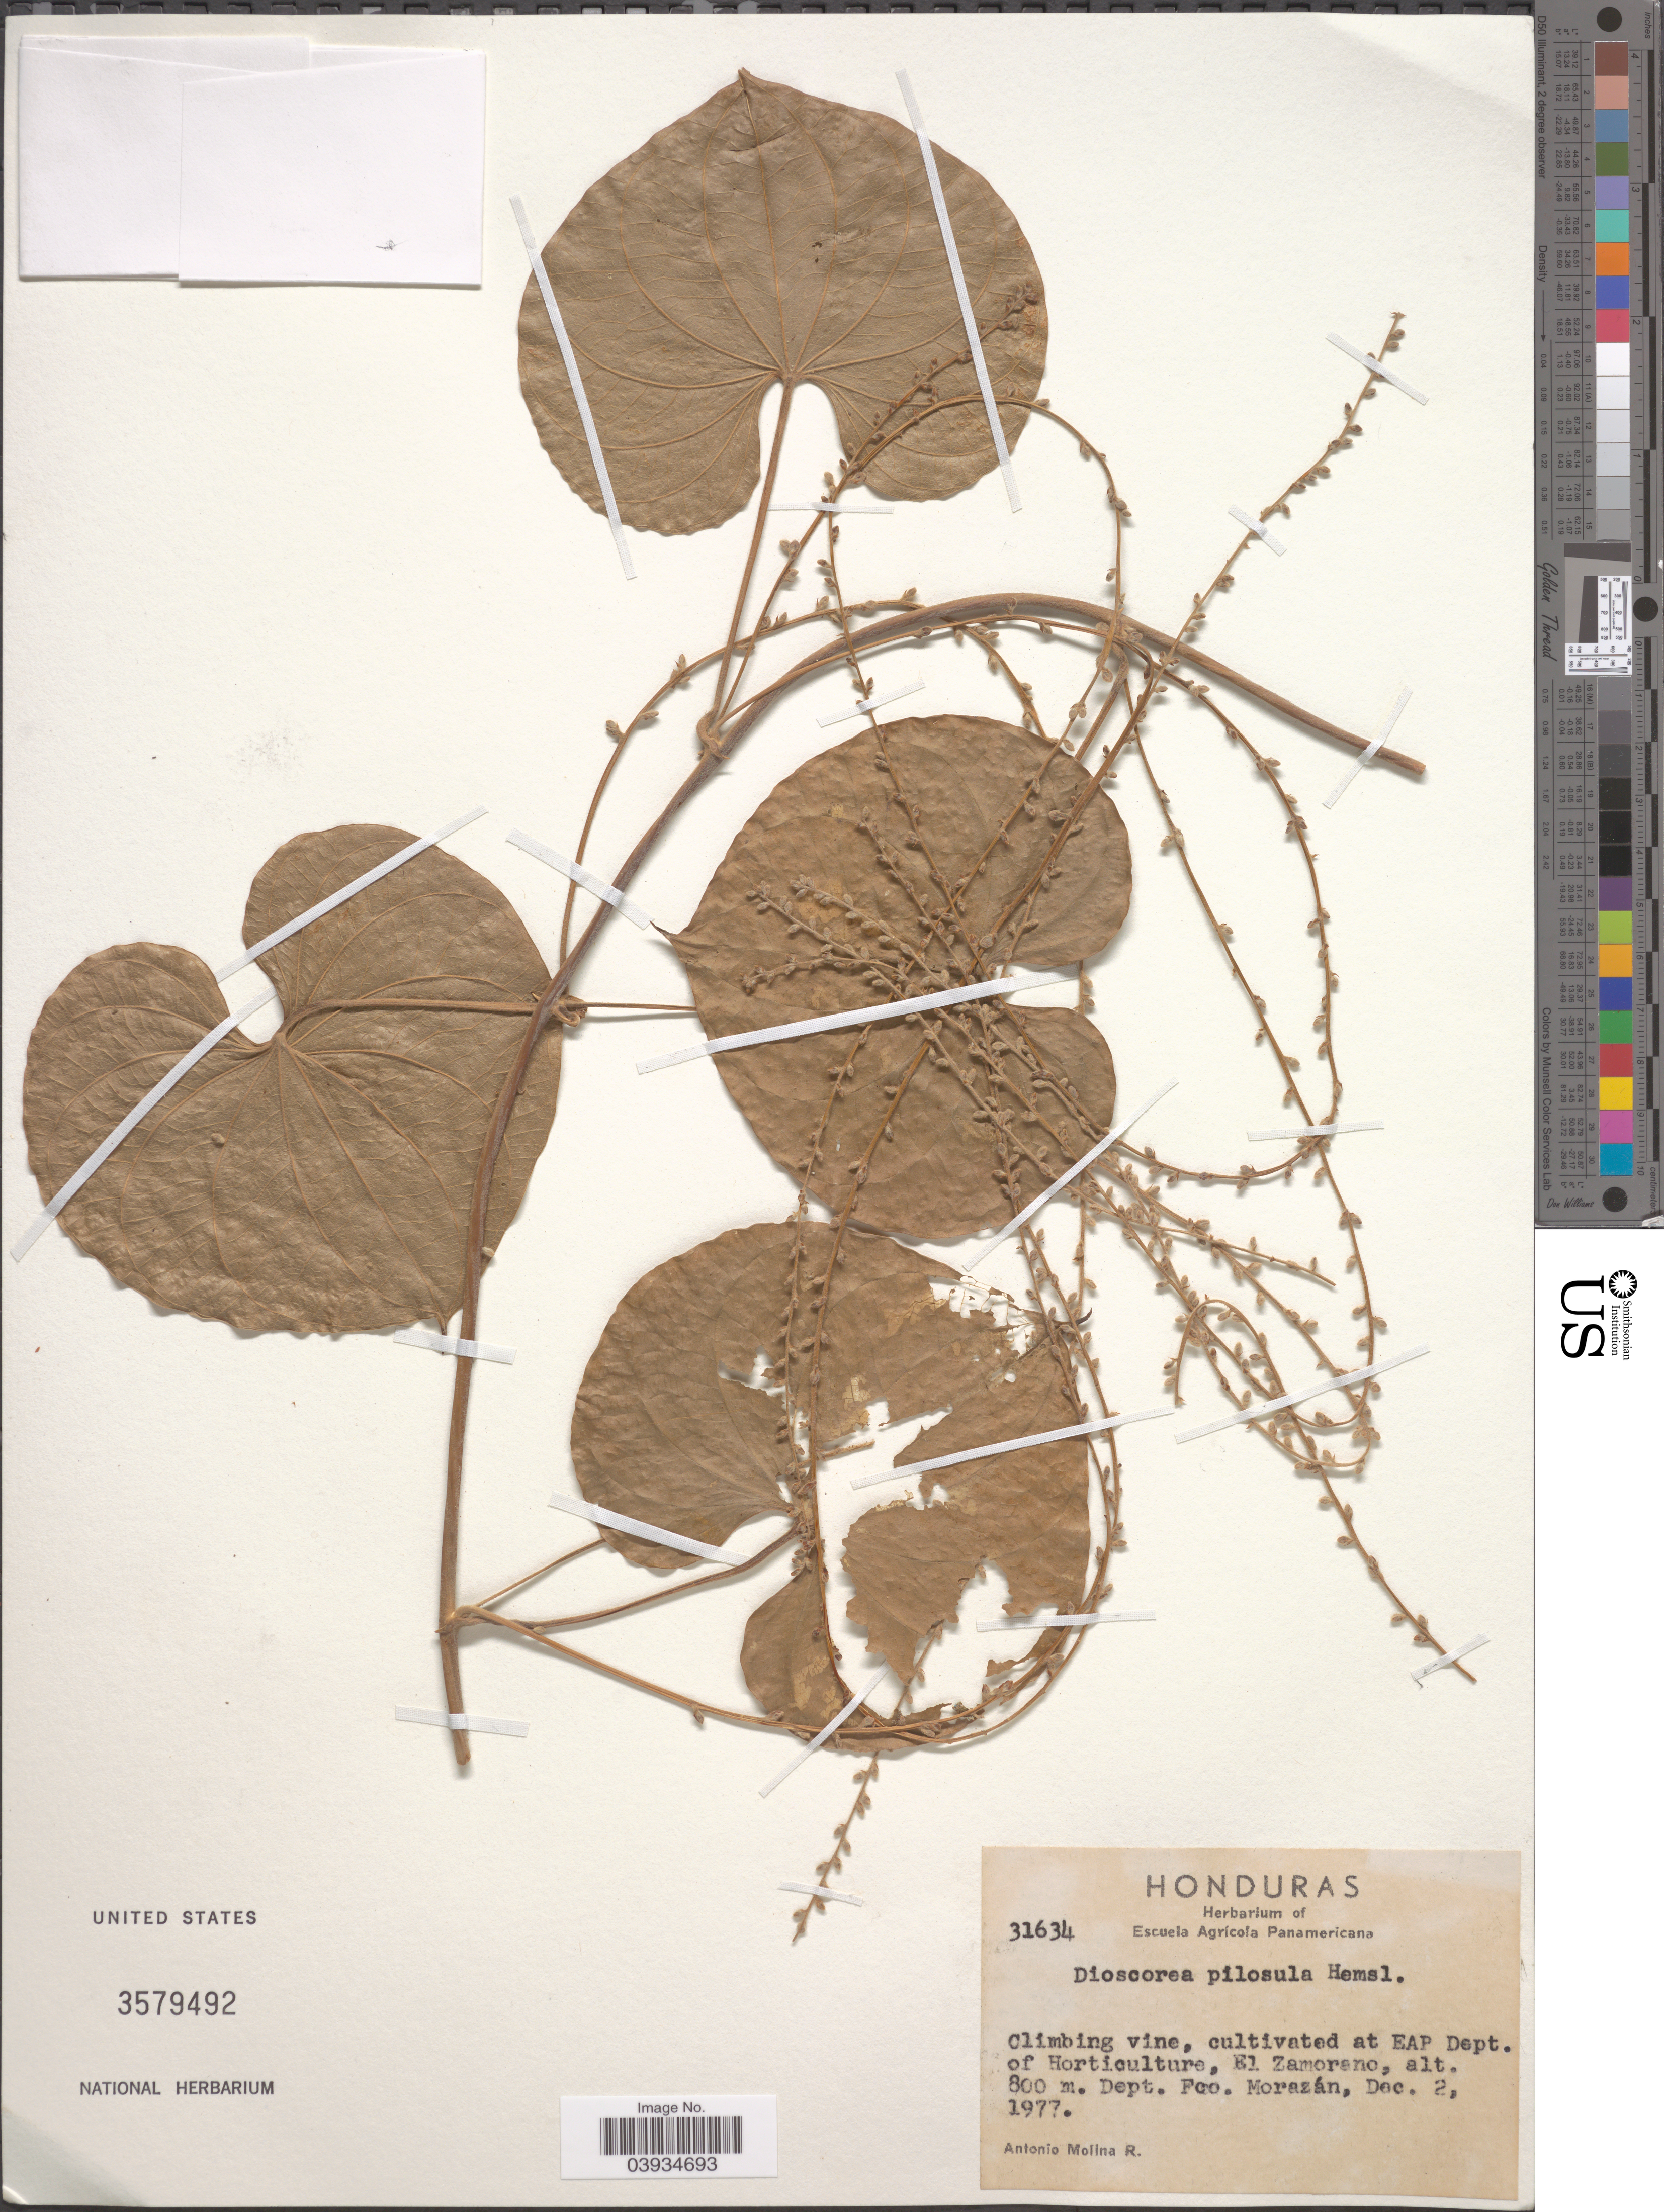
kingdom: Plantae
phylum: Tracheophyta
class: Liliopsida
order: Dioscoreales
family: Dioscoreaceae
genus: Dioscorea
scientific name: Dioscorea pilosula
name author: Hemsl.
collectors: A. Molina R.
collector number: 31634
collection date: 1977-12-02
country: Honduras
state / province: Fco. Morazán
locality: At EAP Dept. of Horticulture, El Zamoreno, Dept. Fco. Morazán.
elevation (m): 800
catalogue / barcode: US 3579492